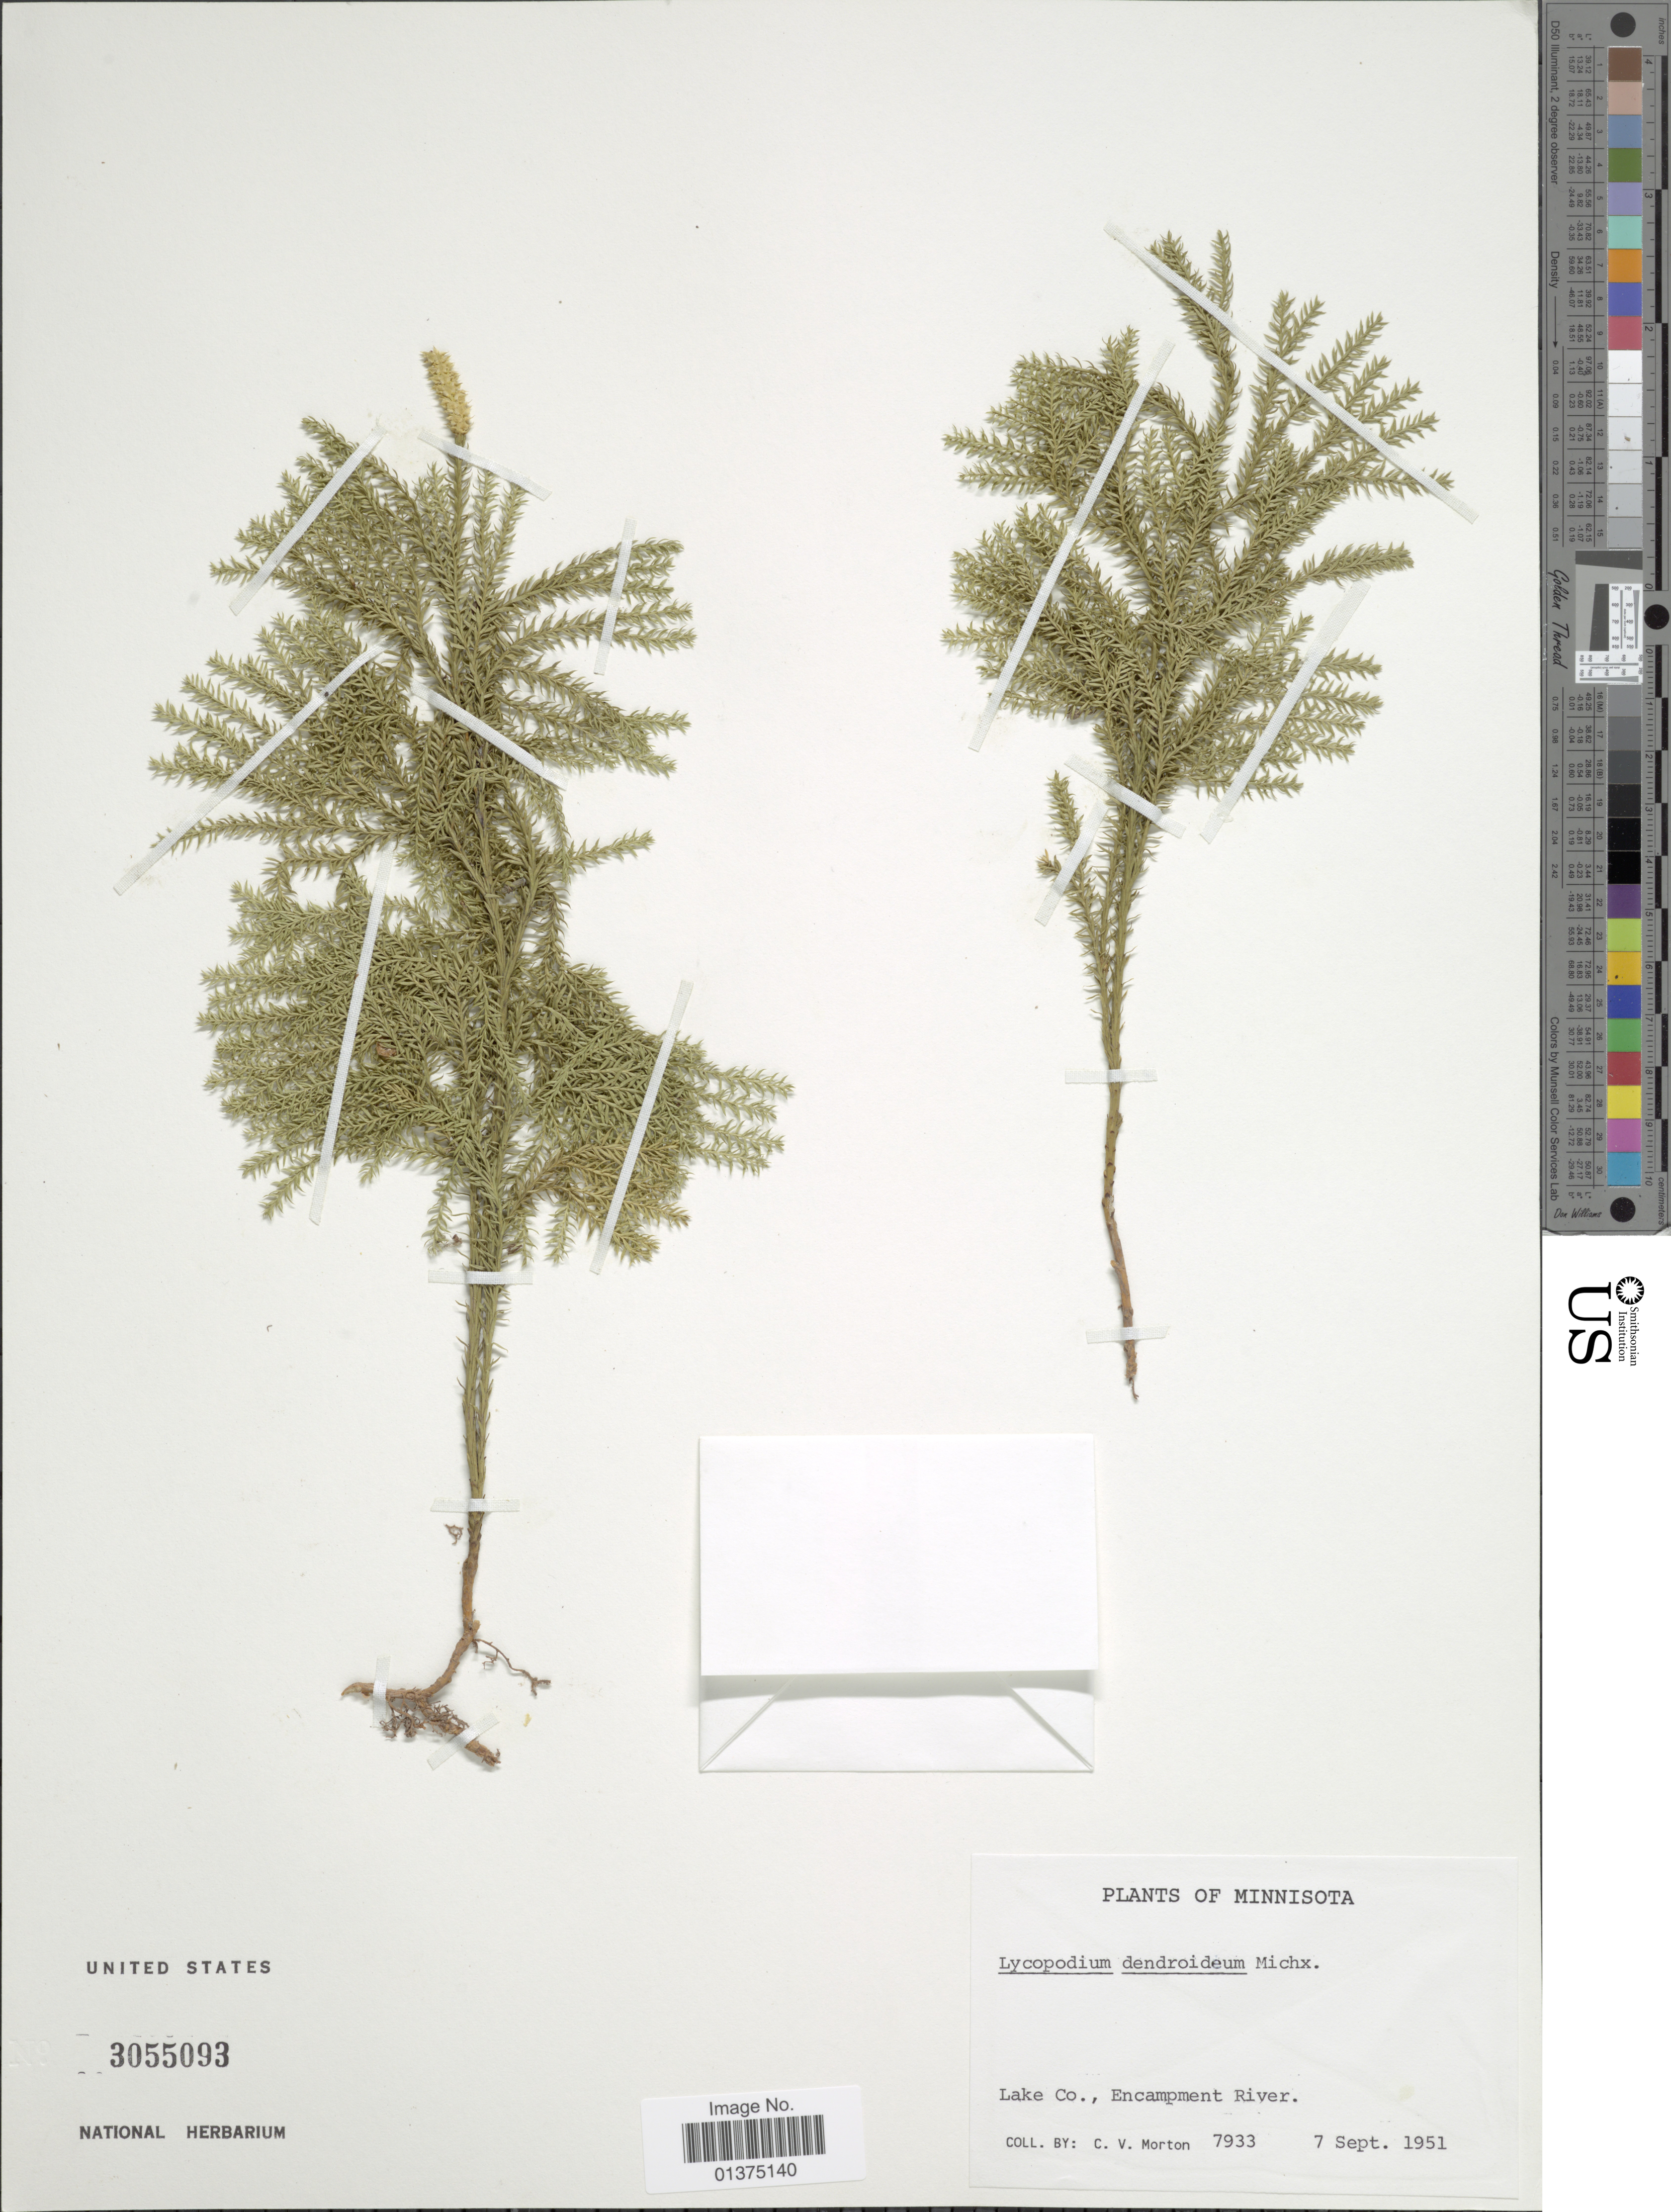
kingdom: Plantae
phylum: Tracheophyta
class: Lycopodiopsida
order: Lycopodiales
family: Lycopodiaceae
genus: Dendrolycopodium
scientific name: Dendrolycopodium dendroideum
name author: (Michx.) A. Haines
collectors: C. V. Morton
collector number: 7933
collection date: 1951-09-07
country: United States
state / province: Minnesota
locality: Lake C., Encampment River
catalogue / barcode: US 3055093